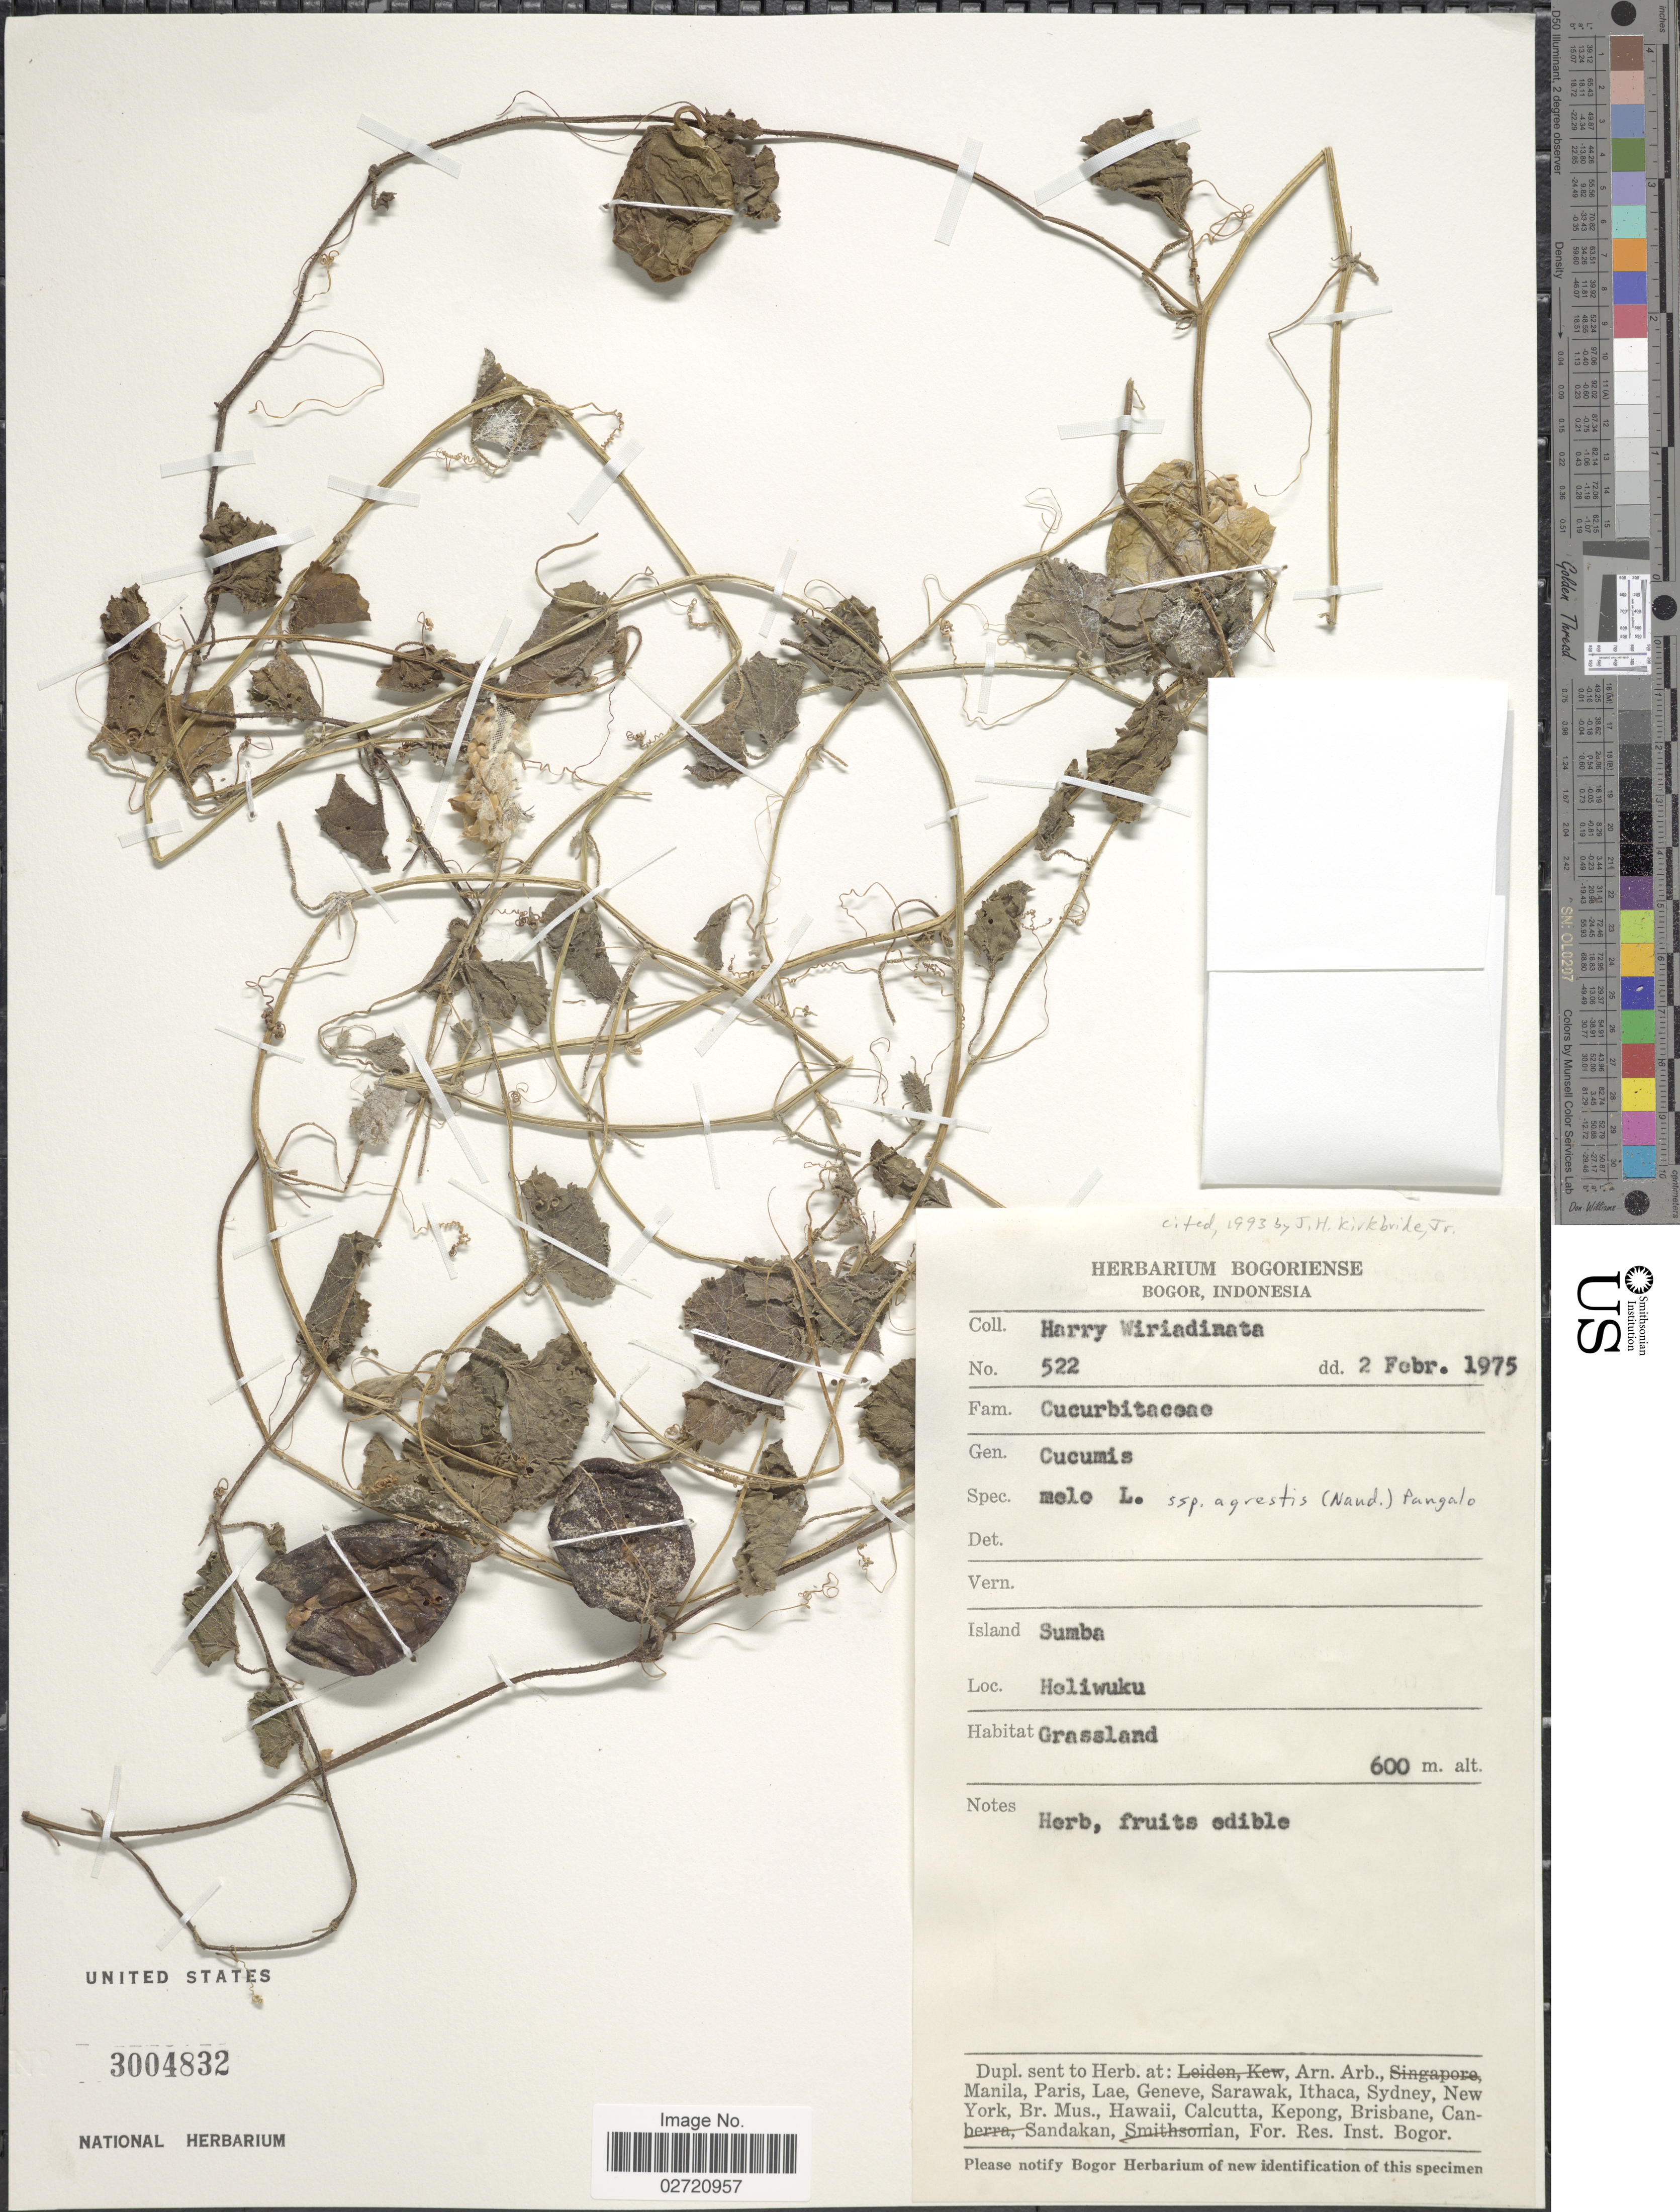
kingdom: Plantae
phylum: Tracheophyta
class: Magnoliopsida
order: Cucurbitales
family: Cucurbitaceae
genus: Cucumis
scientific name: Cucumis melo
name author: L.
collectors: H. Wiriadinata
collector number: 522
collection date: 1975-02-02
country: Indonesia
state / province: Nusa Tenggara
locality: Island Sumba. Holiwuku.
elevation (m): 600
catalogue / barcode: US 3004832